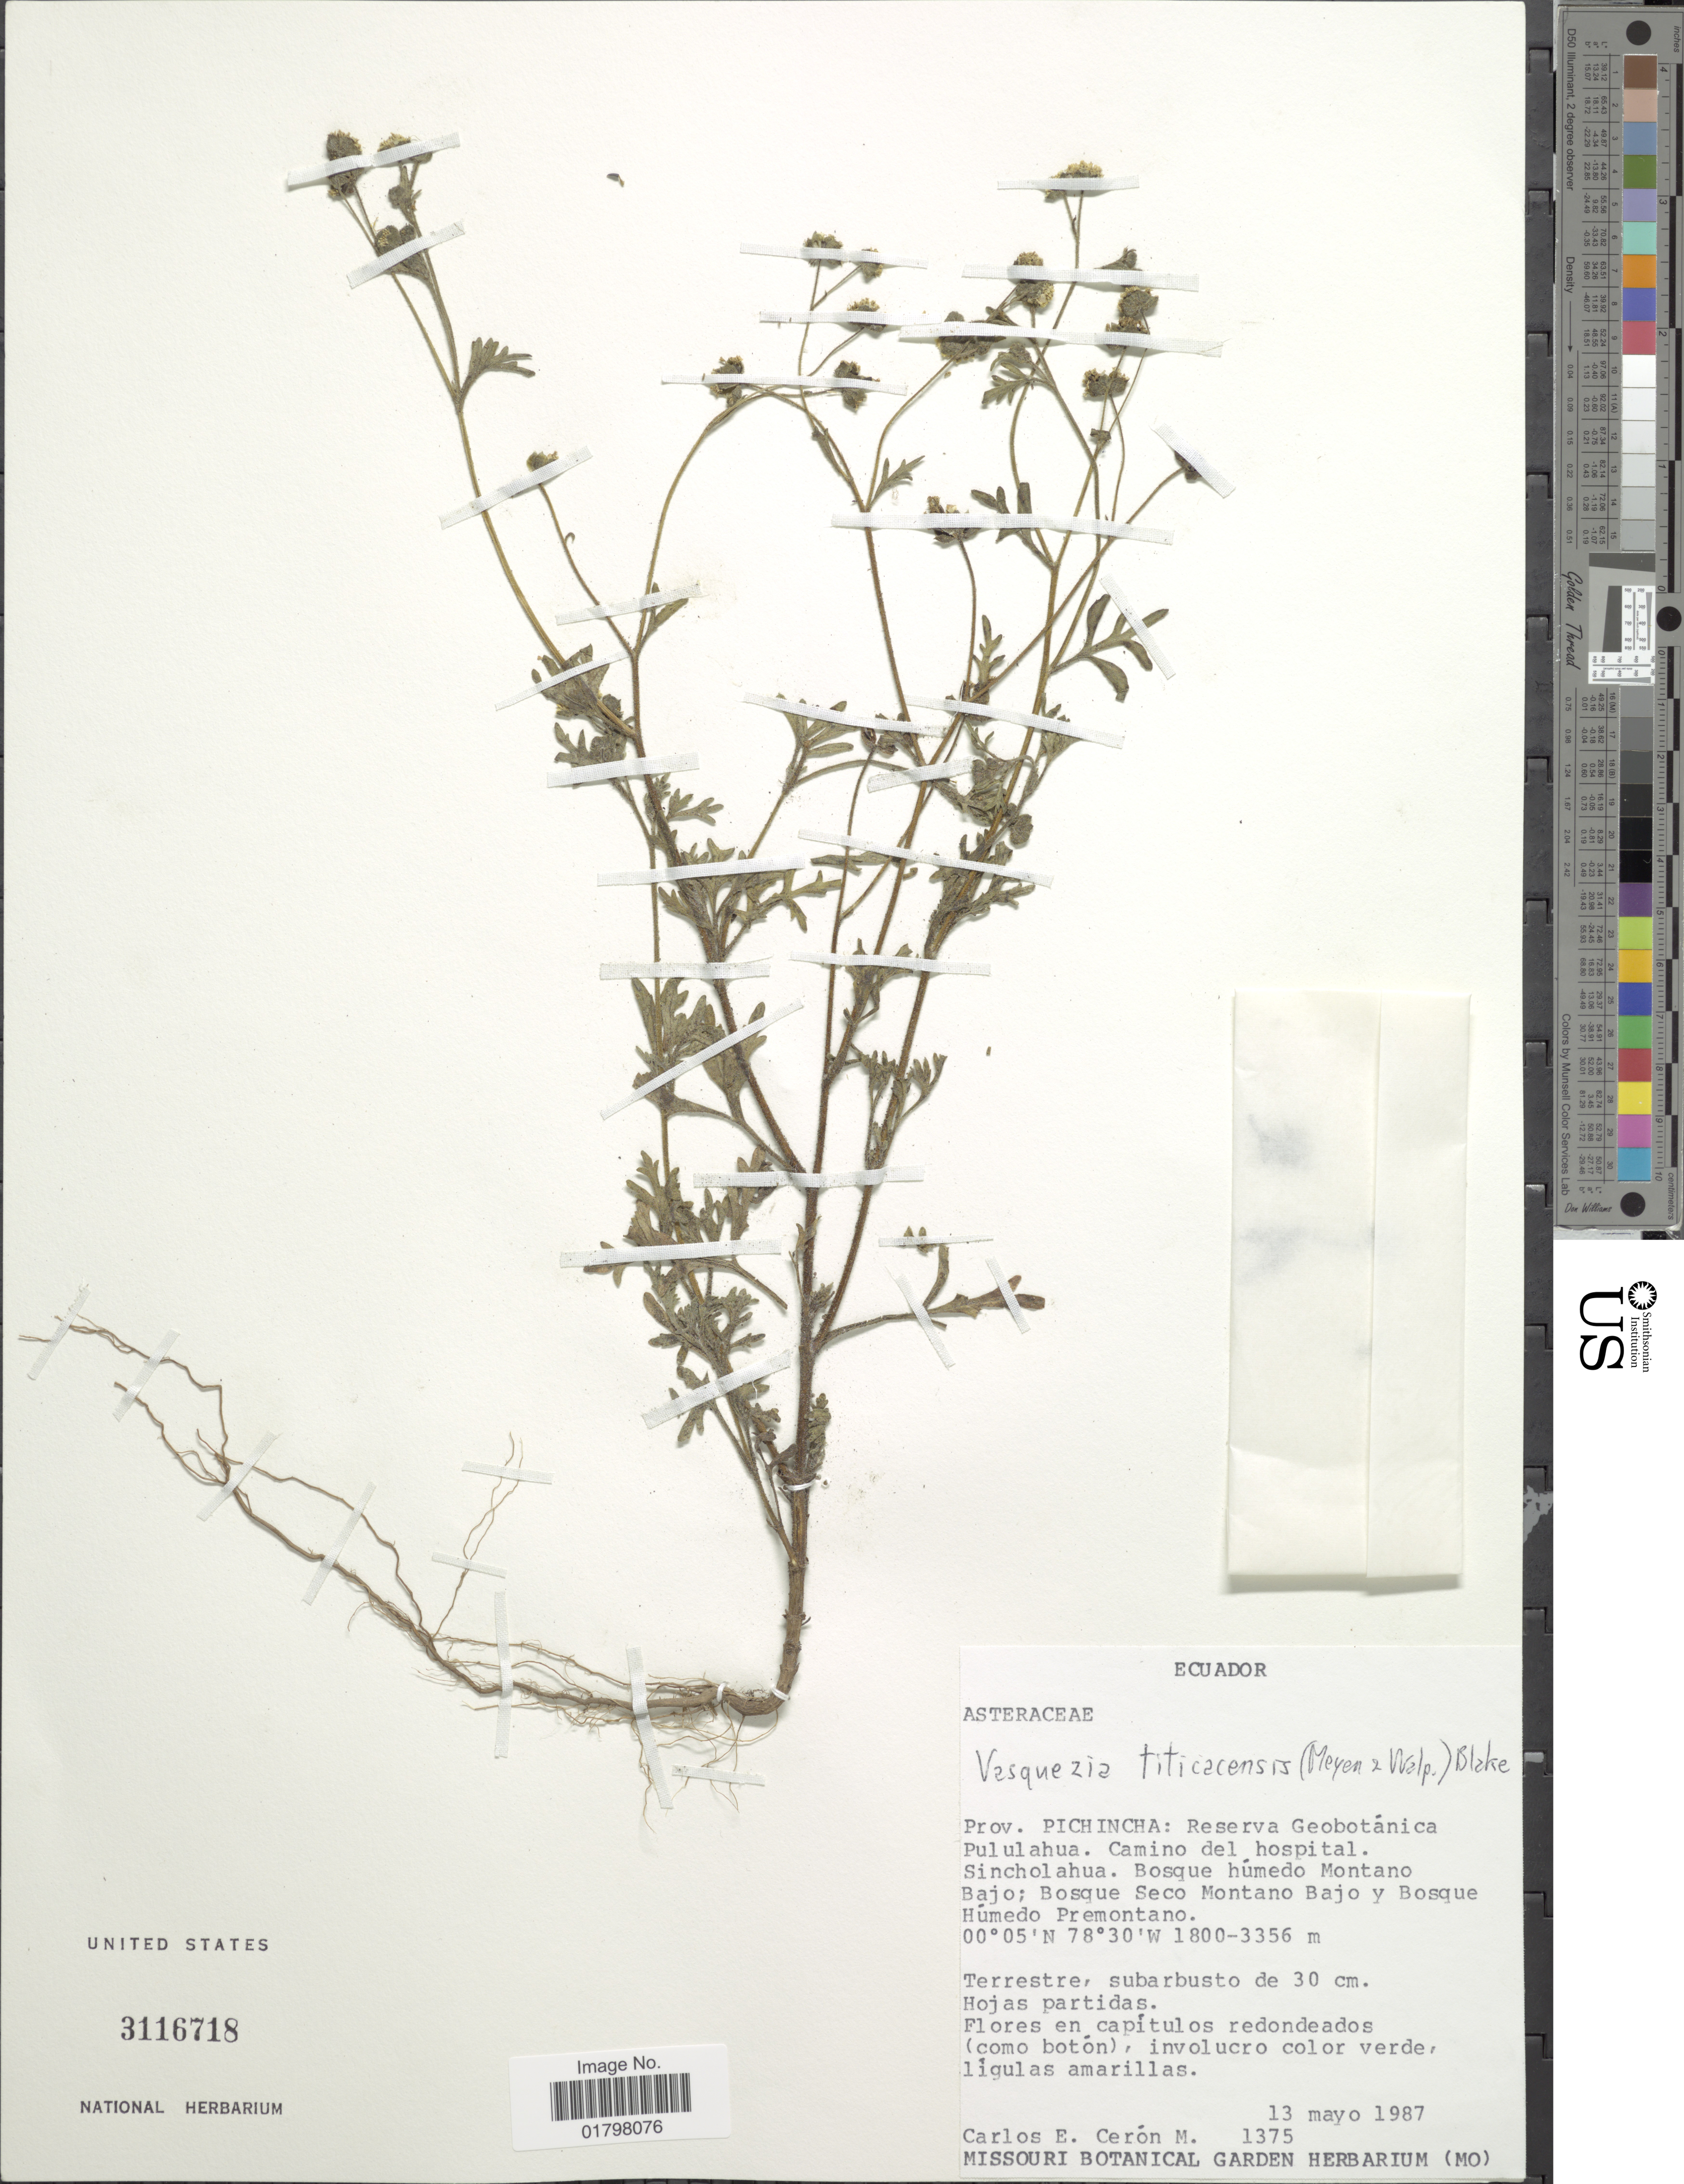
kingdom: Plantae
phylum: Tracheophyta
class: Magnoliopsida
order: Asterales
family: Asteraceae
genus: Vasquesia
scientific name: Vasquesia titicacensis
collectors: C. E. Cerón M.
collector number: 1375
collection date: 1987-05-13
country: Ecuador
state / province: Pichincha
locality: Prov. Pichincha: Reserva Geobotánica Pululahua. Camino del hospital. Sincholahua. Bosque húmedo Montano Bajo; Bosque Seco Montano Bajo y Bosque Húmedo Premontano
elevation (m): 1800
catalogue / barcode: US 3116718